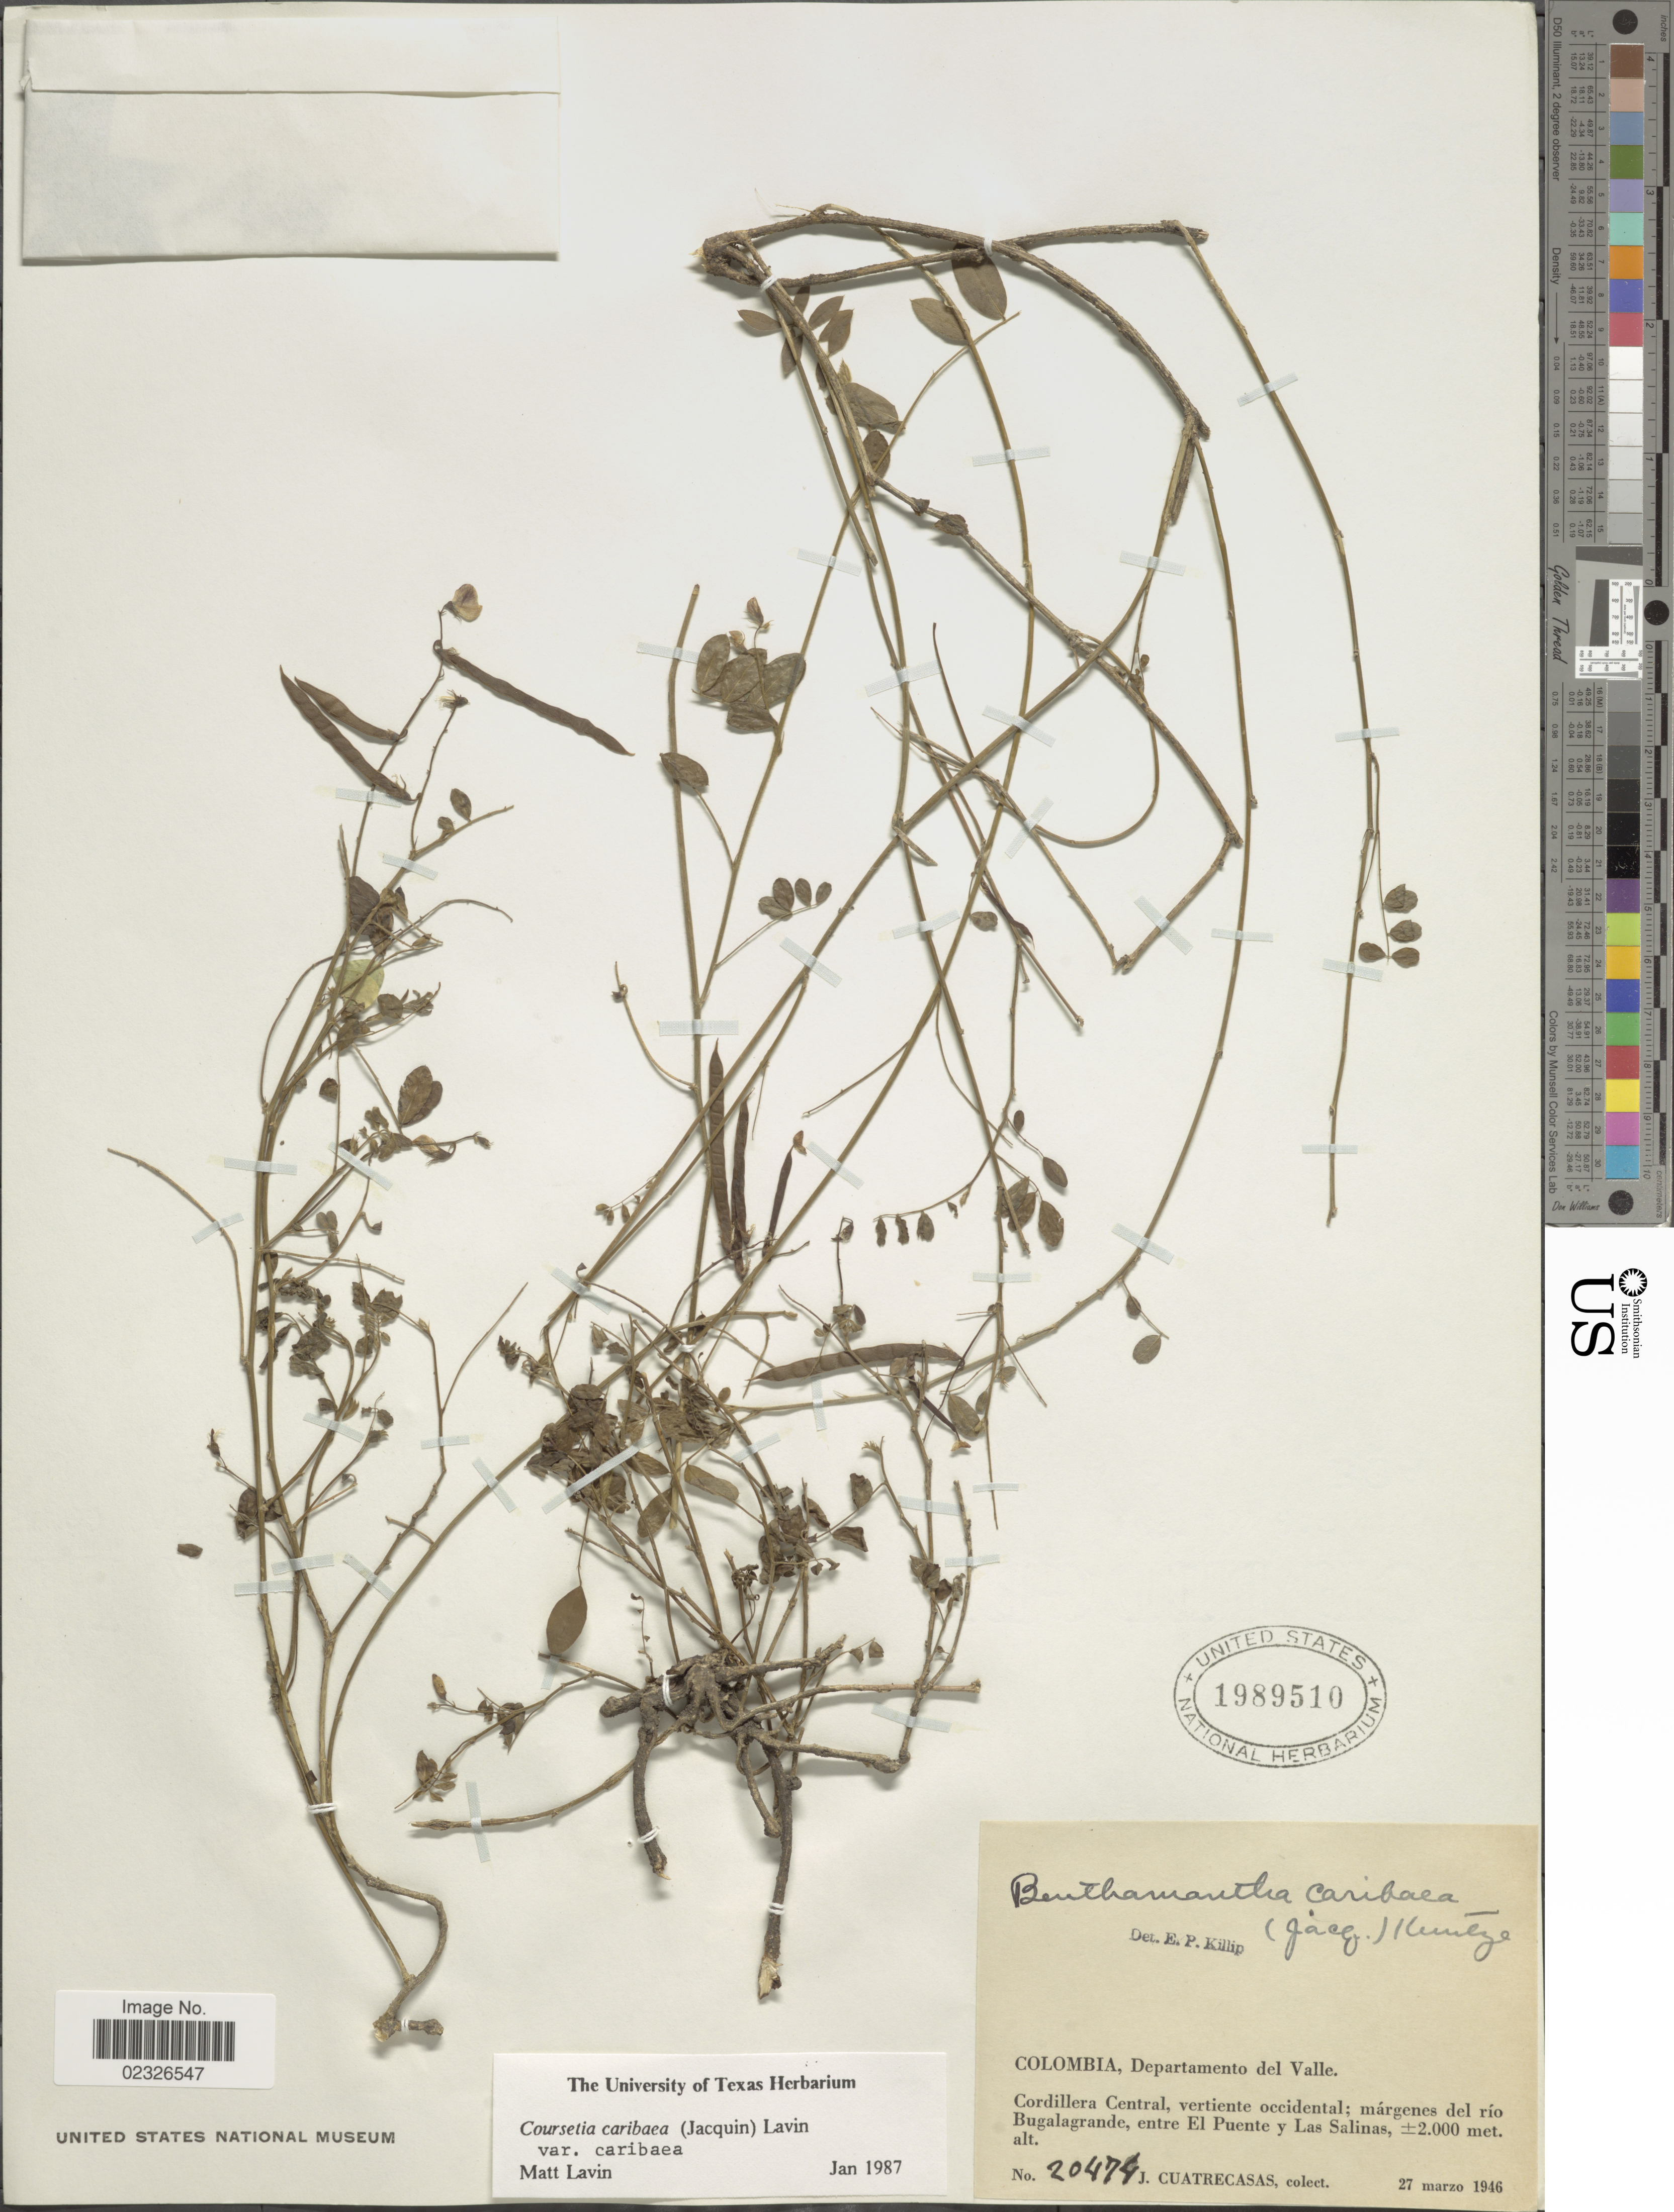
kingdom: Plantae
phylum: Tracheophyta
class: Magnoliopsida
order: Fabales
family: Fabaceae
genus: Coursetia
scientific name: Coursetia caribaea var. caribaea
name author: (Jacq.) Lavin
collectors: J. Cuatrecasas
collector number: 20474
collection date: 1946-03-27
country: Colombia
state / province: Valle del Cauca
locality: Departamento del Valle. Cordillera Central, vertiente occidental; margenes del rio Bugalagrande, entre El Puente y Las Salinas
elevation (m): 2000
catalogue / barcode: US 1989510